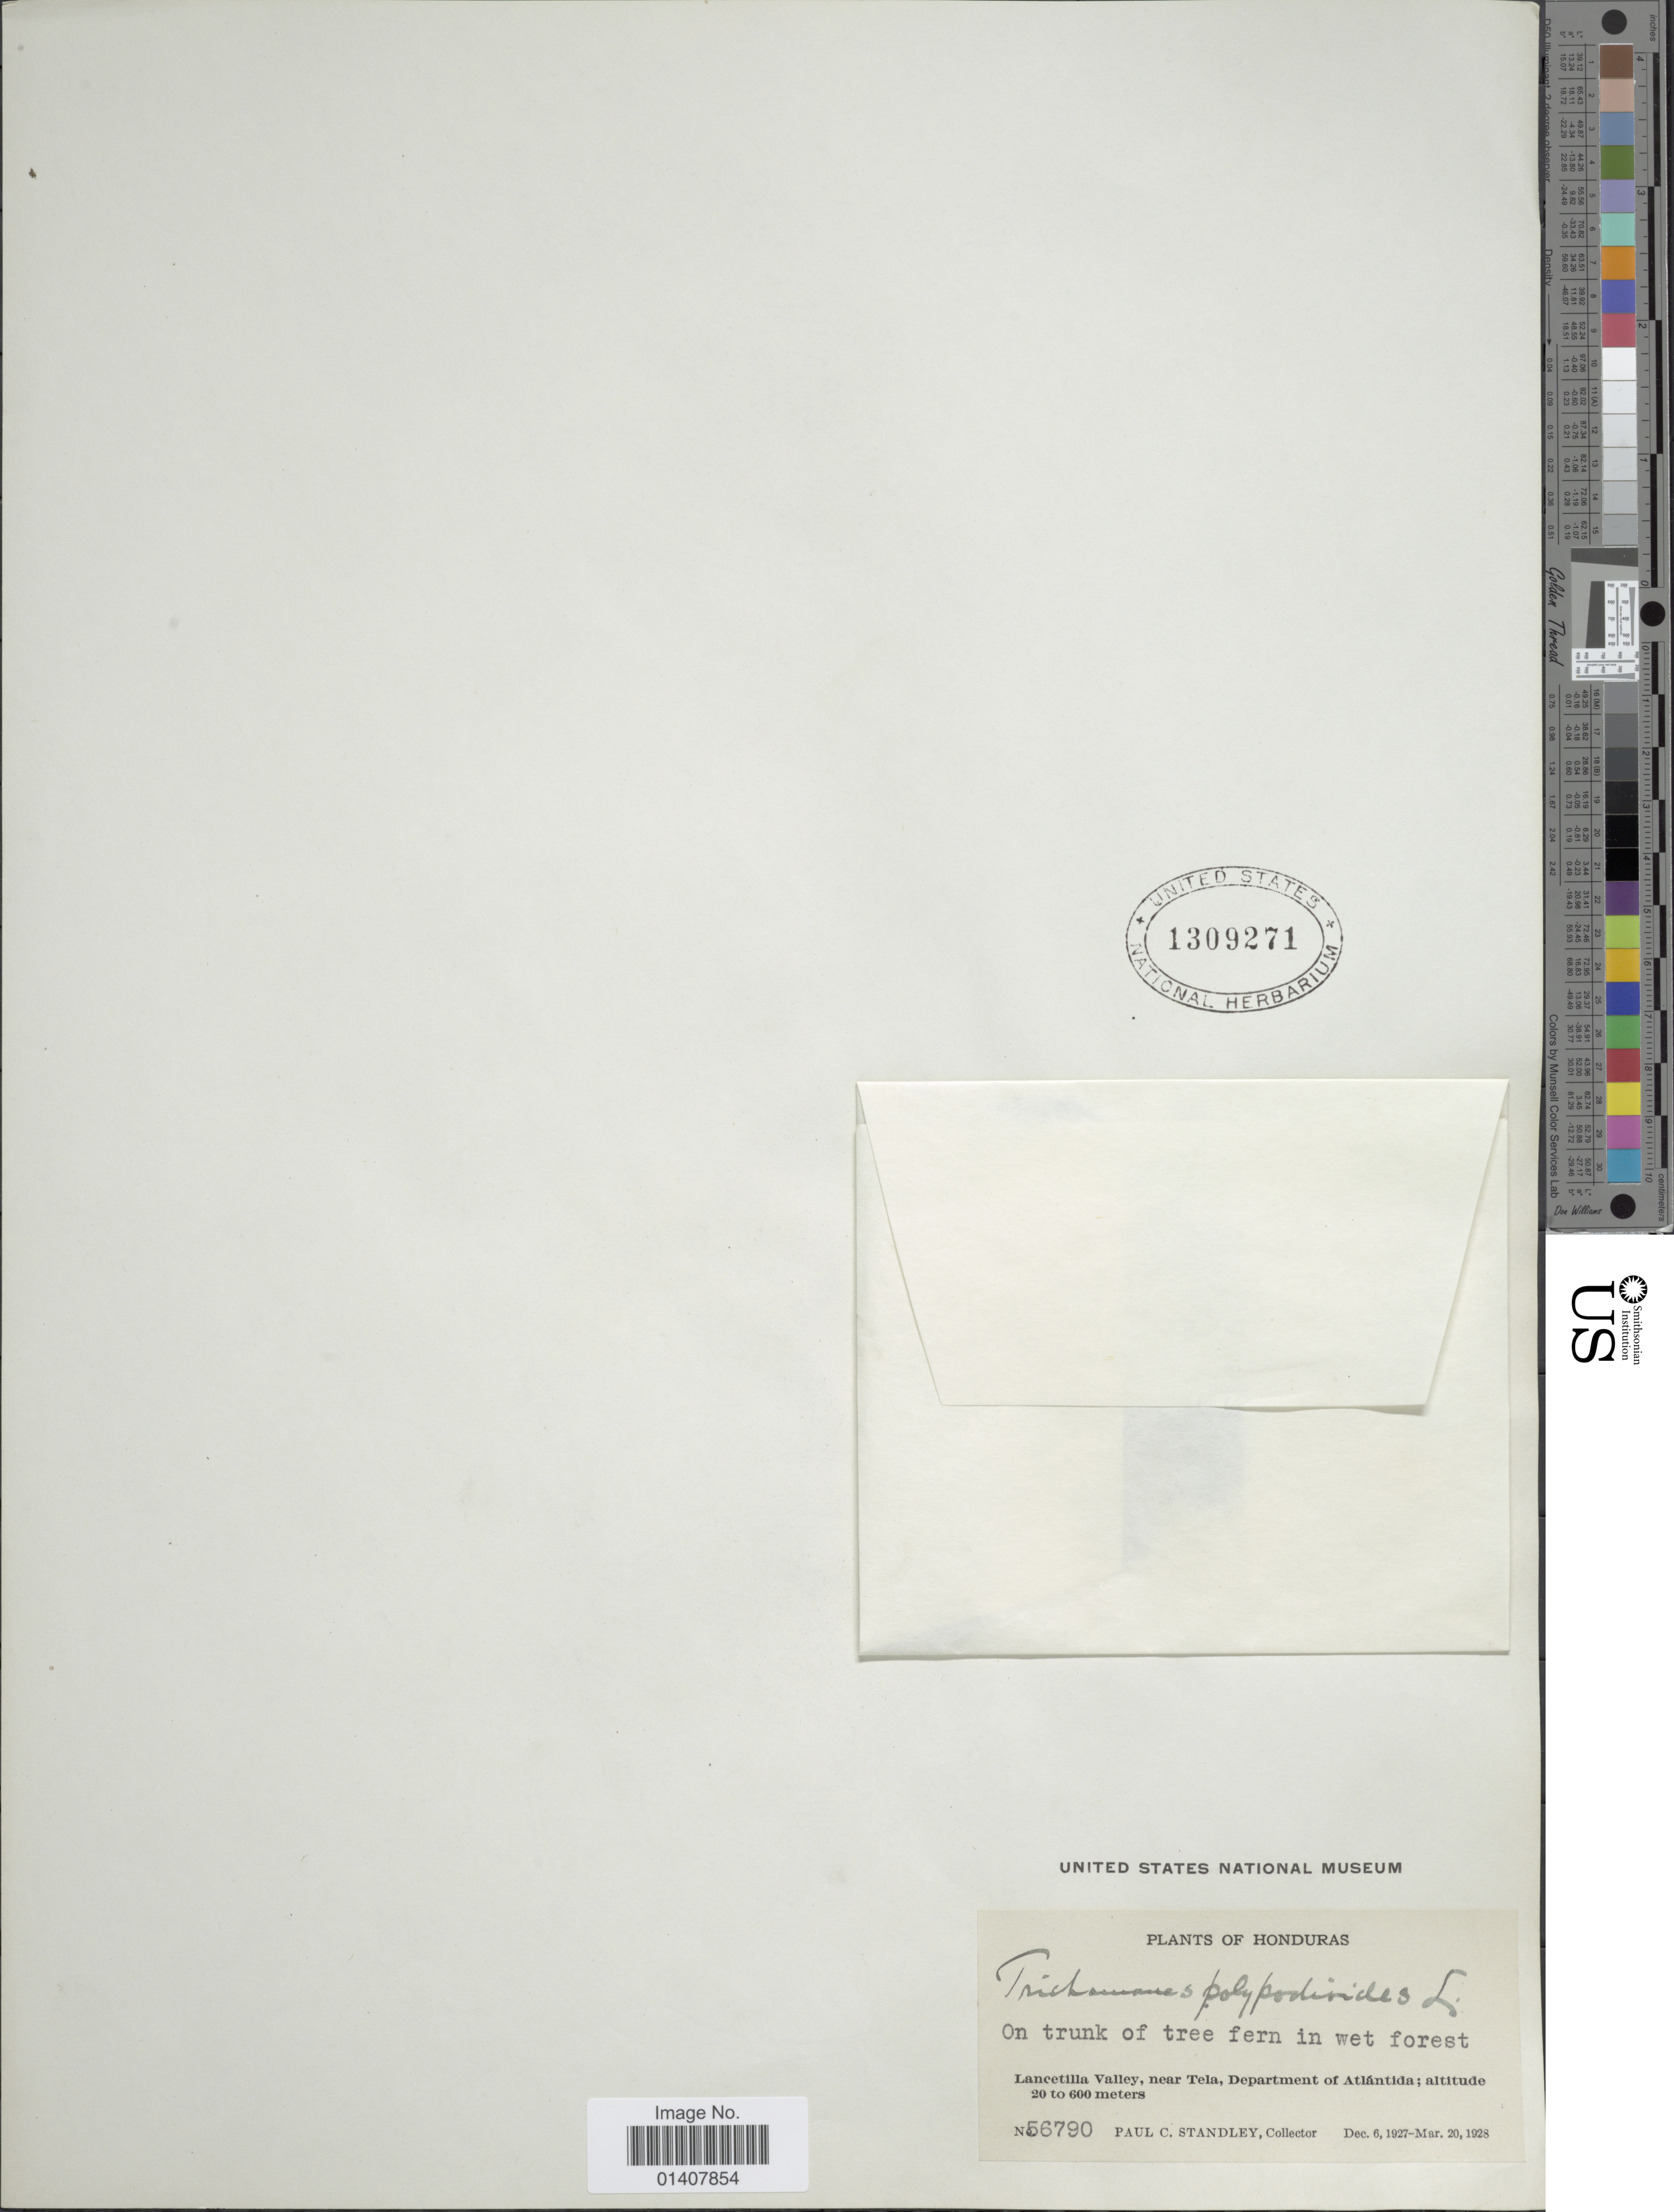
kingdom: Plantae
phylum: Tracheophyta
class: Polypodiopsida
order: Hymenophyllales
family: Hymenophyllaceae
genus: Trichomanes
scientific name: Trichomanes polypodioides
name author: L.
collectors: P. C. Standley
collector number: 56790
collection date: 1927-12-06/1928-03-20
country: Honduras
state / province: Atlántida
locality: Lancetilla valley, near Tela, Department of Atlántida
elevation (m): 20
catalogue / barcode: US 1309271